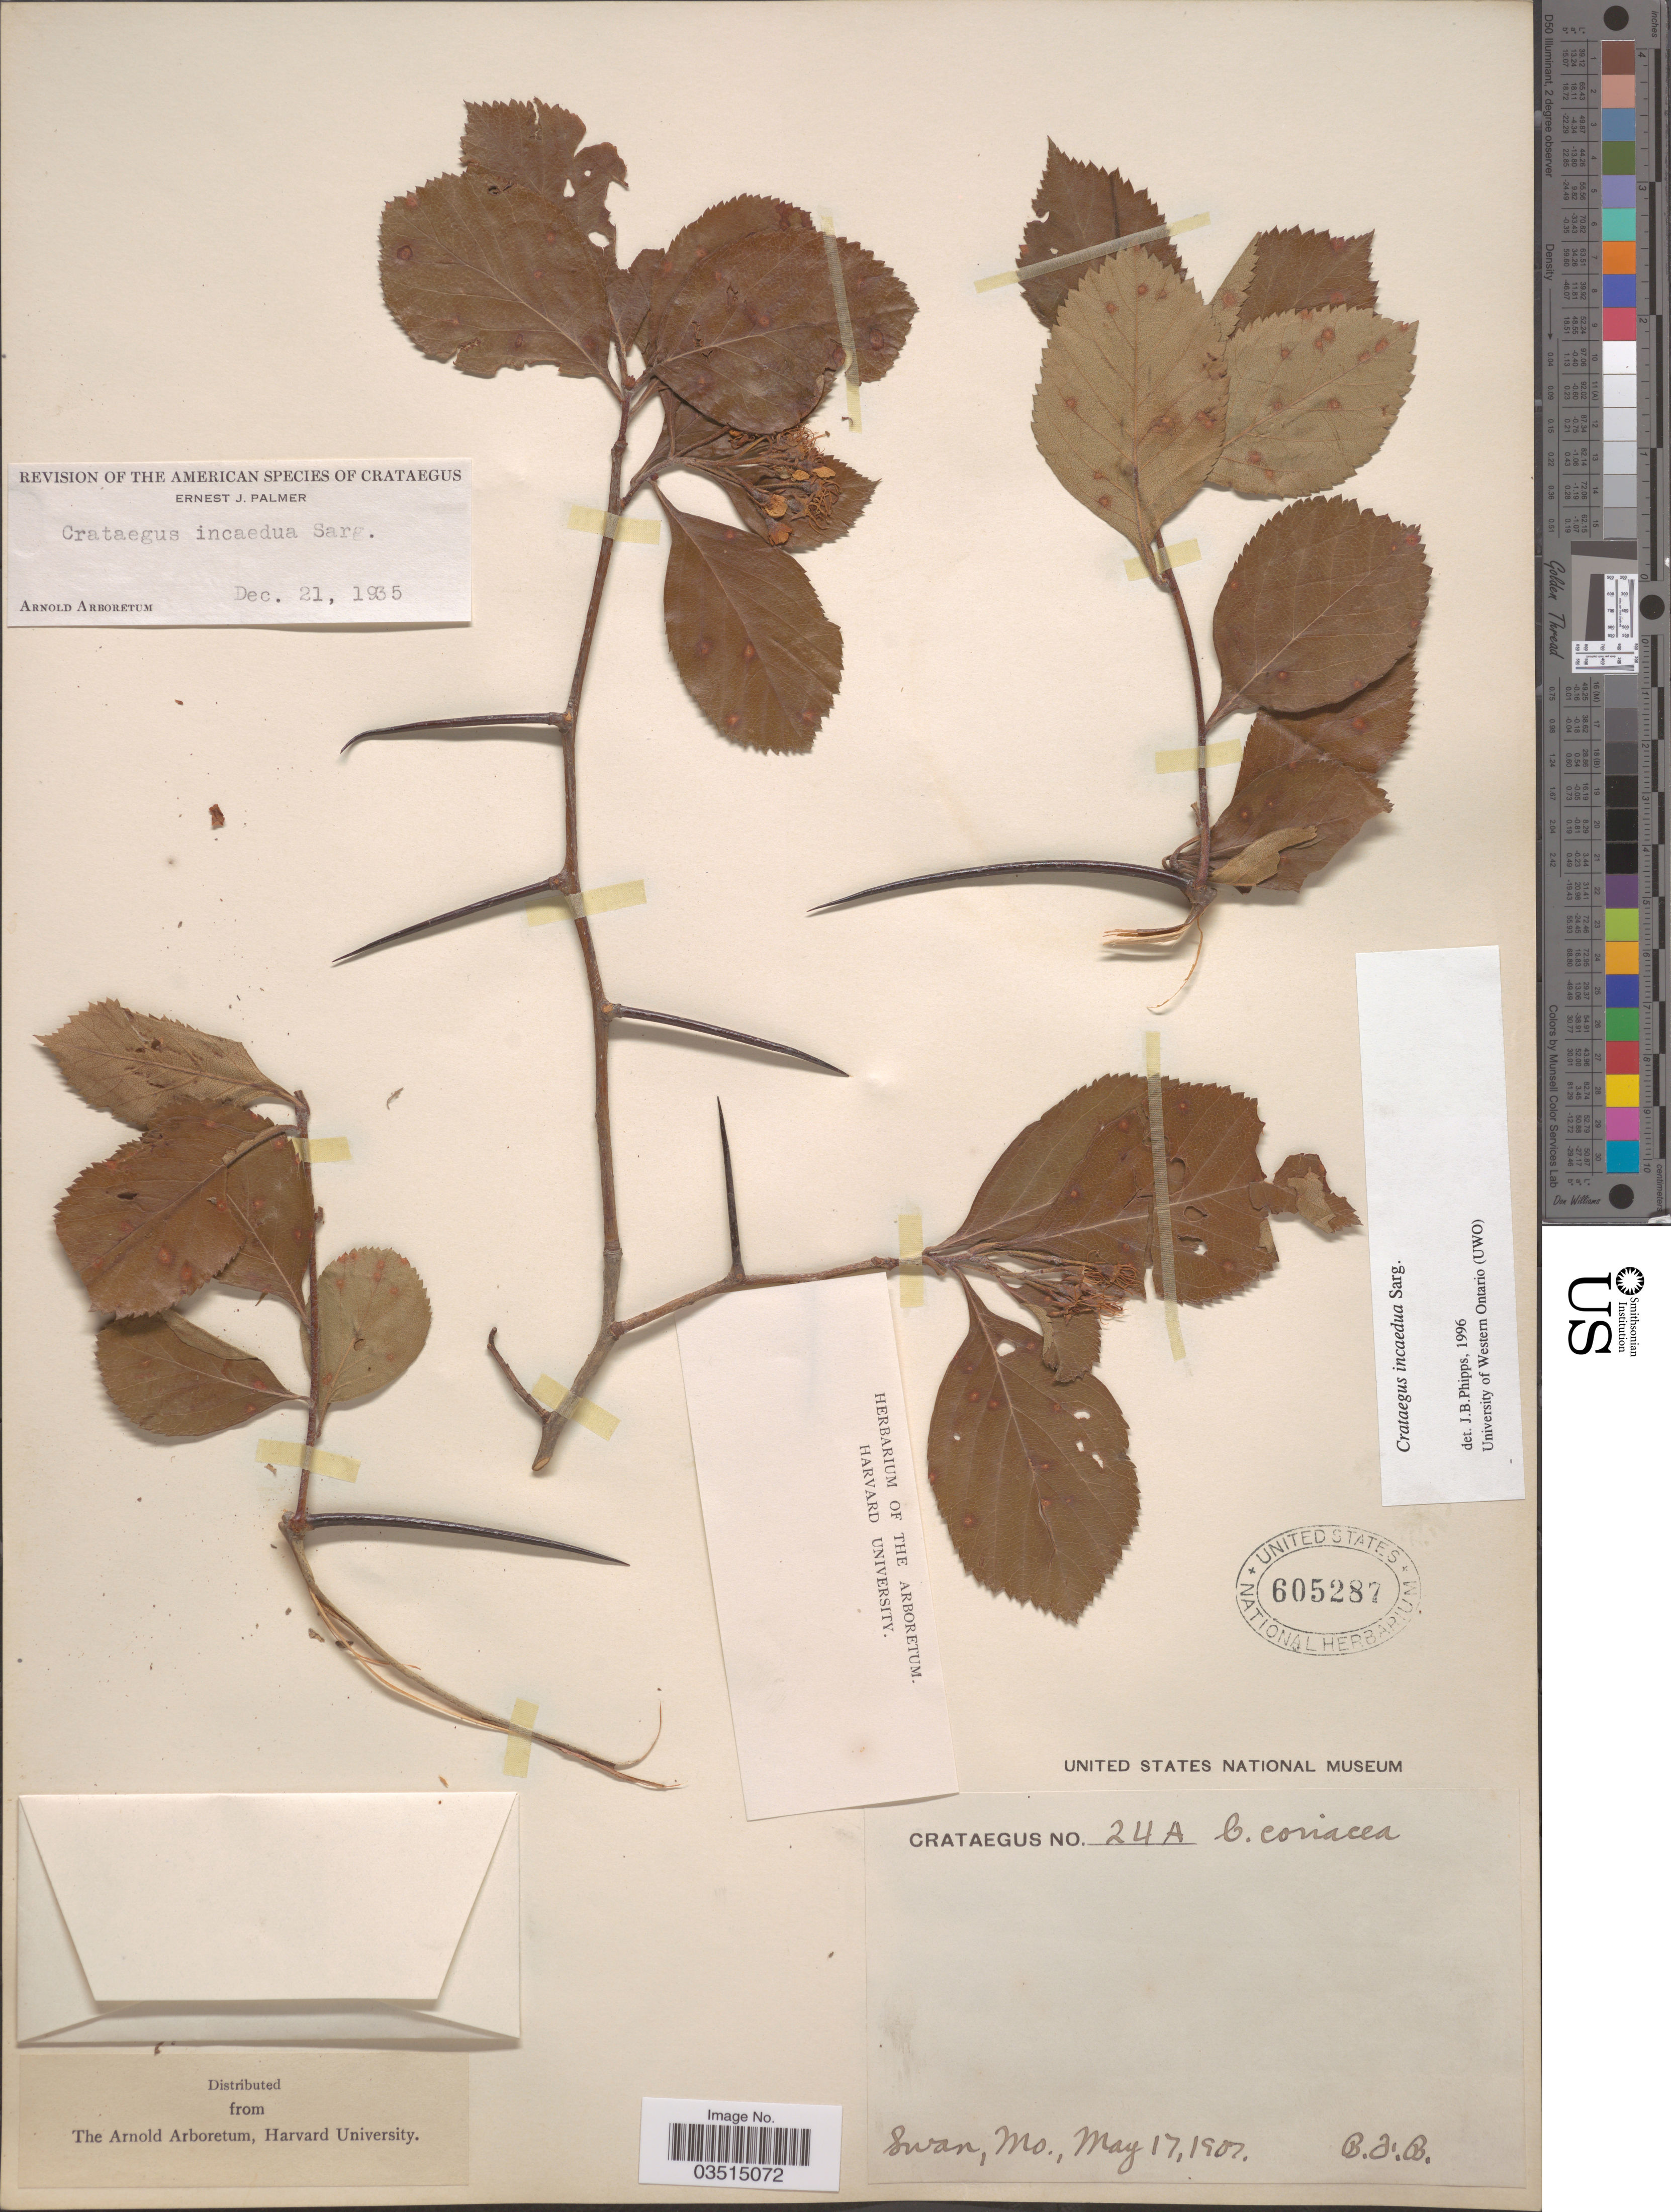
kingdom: Plantae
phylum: Tracheophyta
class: Magnoliopsida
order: Rosales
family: Rosaceae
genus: Crataegus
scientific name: Crataegus incaedua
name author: Sarg.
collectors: B. F. B.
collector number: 24A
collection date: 1907-05-17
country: United States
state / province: Missouri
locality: Swan.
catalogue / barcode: US 605287